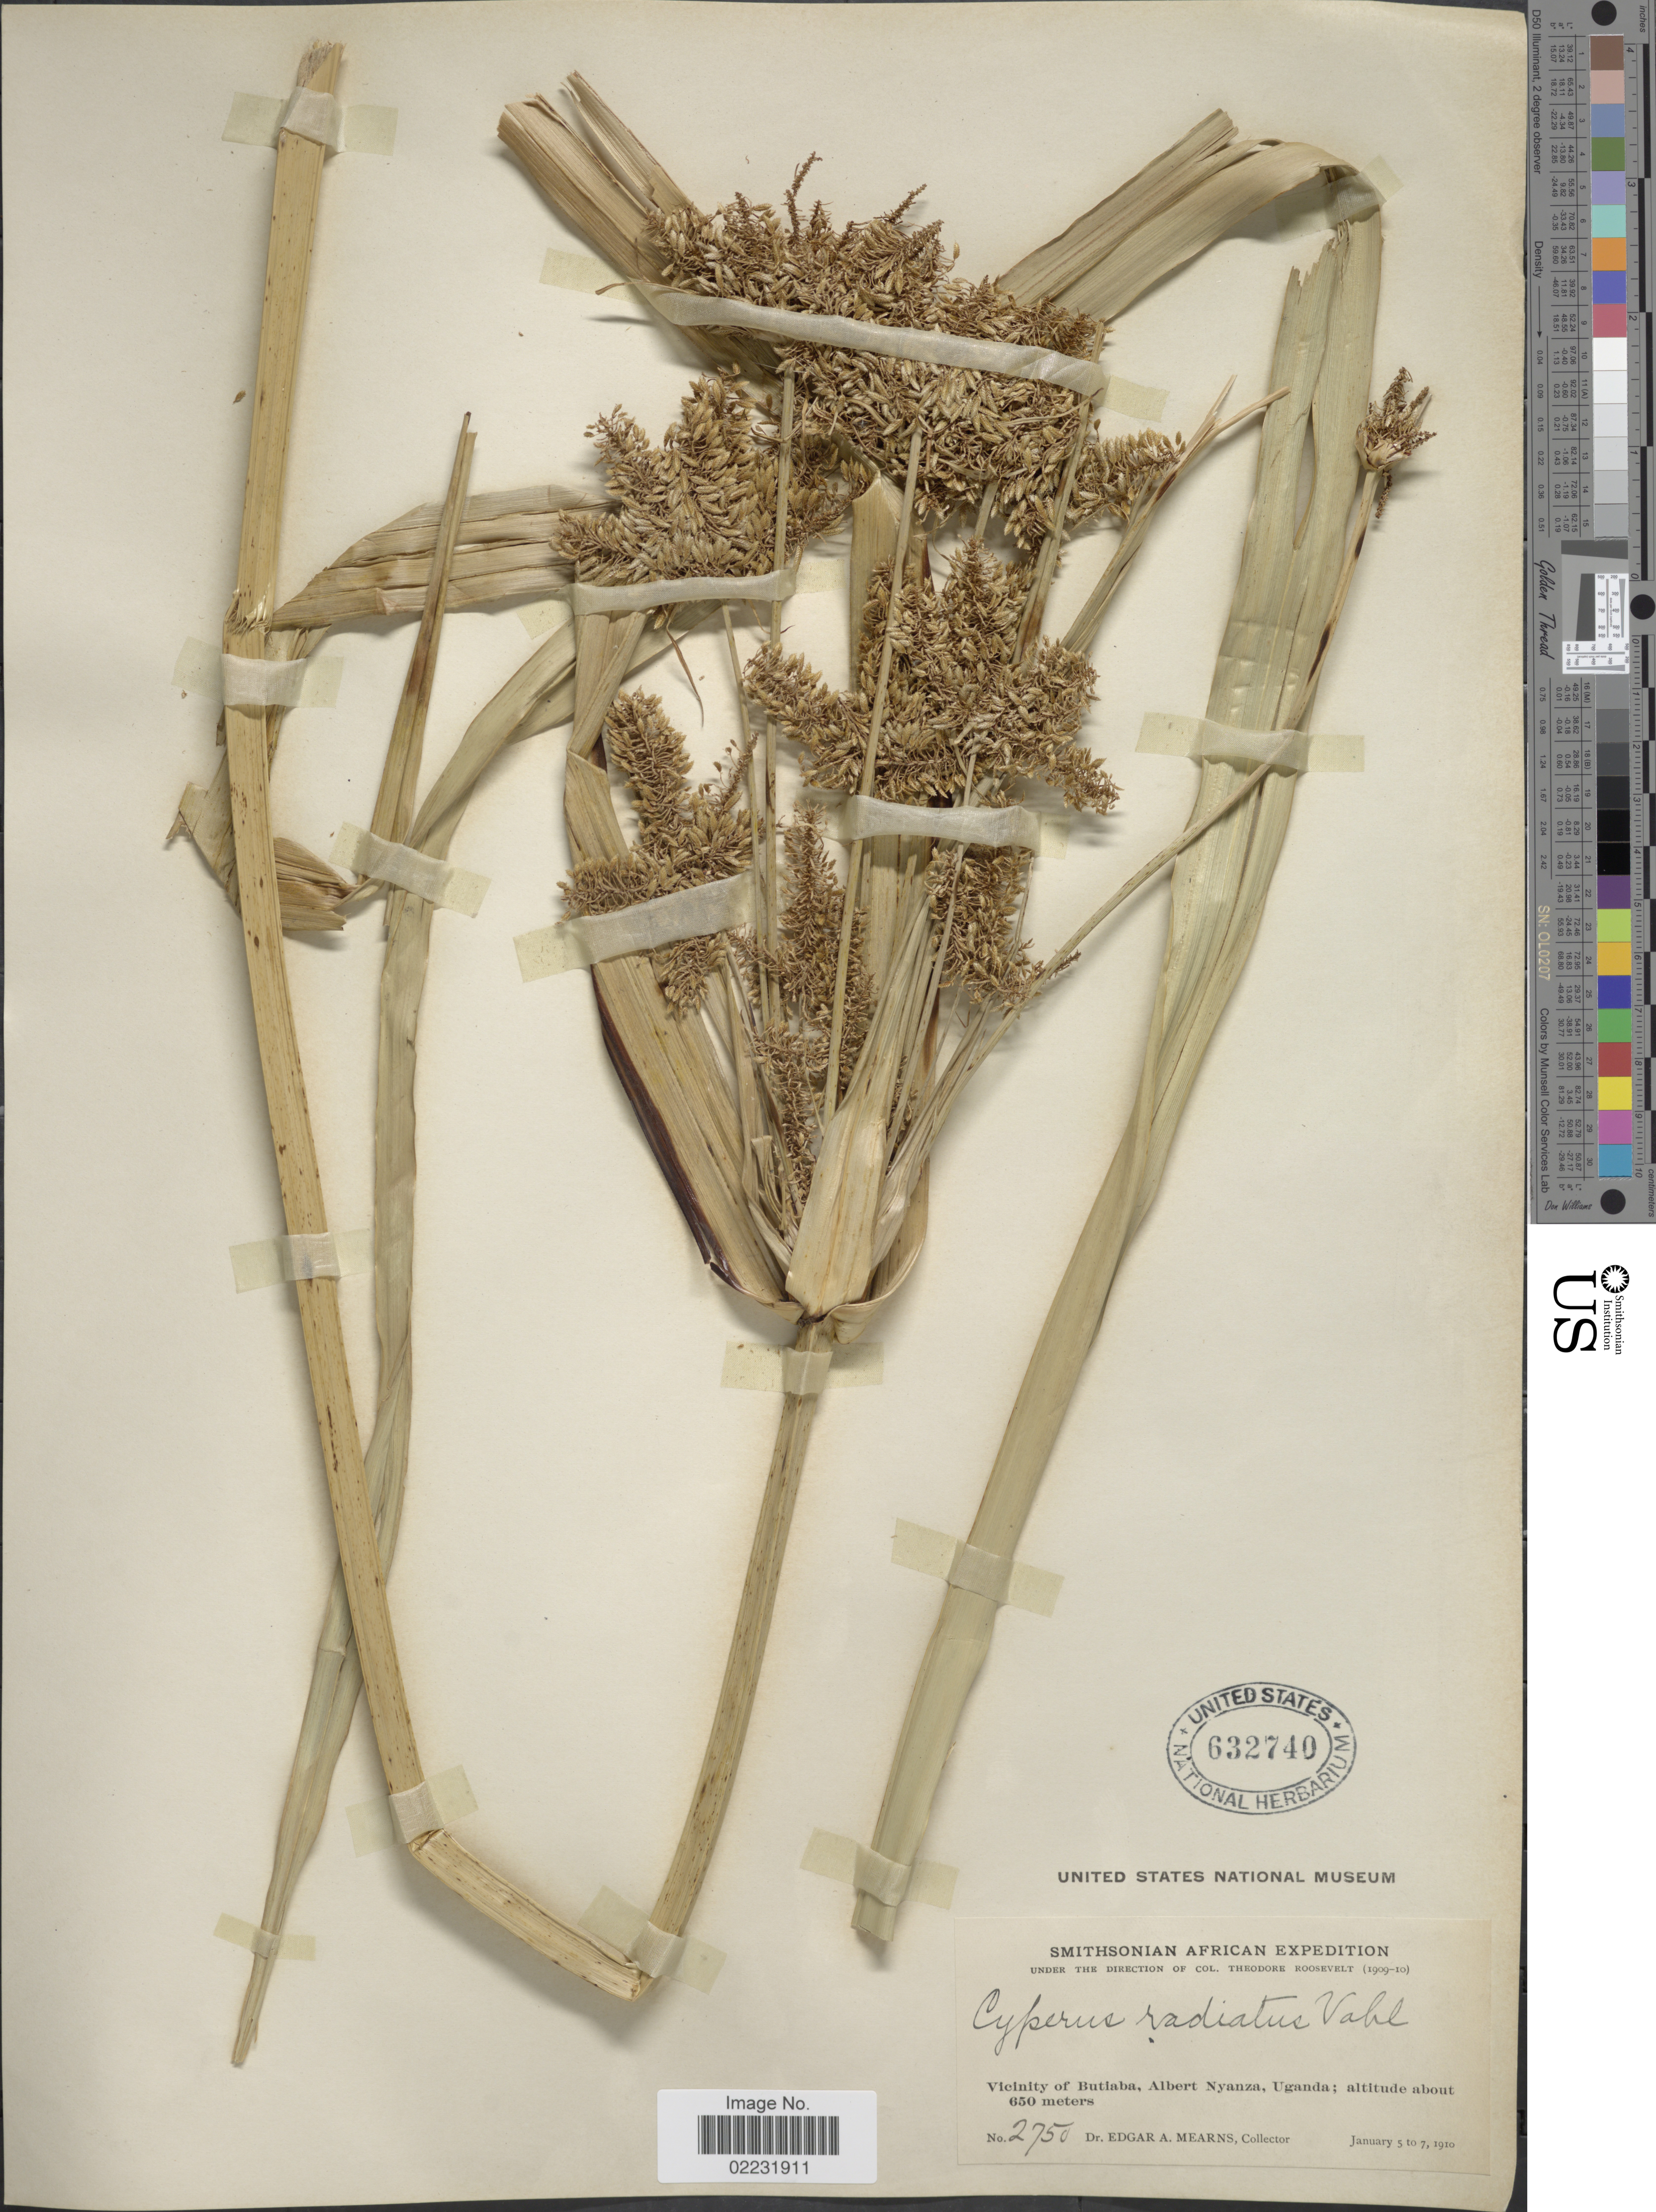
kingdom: Plantae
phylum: Tracheophyta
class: Liliopsida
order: Poales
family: Cyperaceae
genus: Cyperus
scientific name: Cyperus imbricatus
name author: Retz.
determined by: Strong, Mark T., (BOT), Smithsonian Institution - National Museum of Natural History (UNITED STATES)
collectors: E. A. Mearns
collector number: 2750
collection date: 1910-01-05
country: Uganda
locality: Viciniyty of Butiaba, Albert Nyanza, Uganda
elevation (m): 650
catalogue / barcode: US 632740